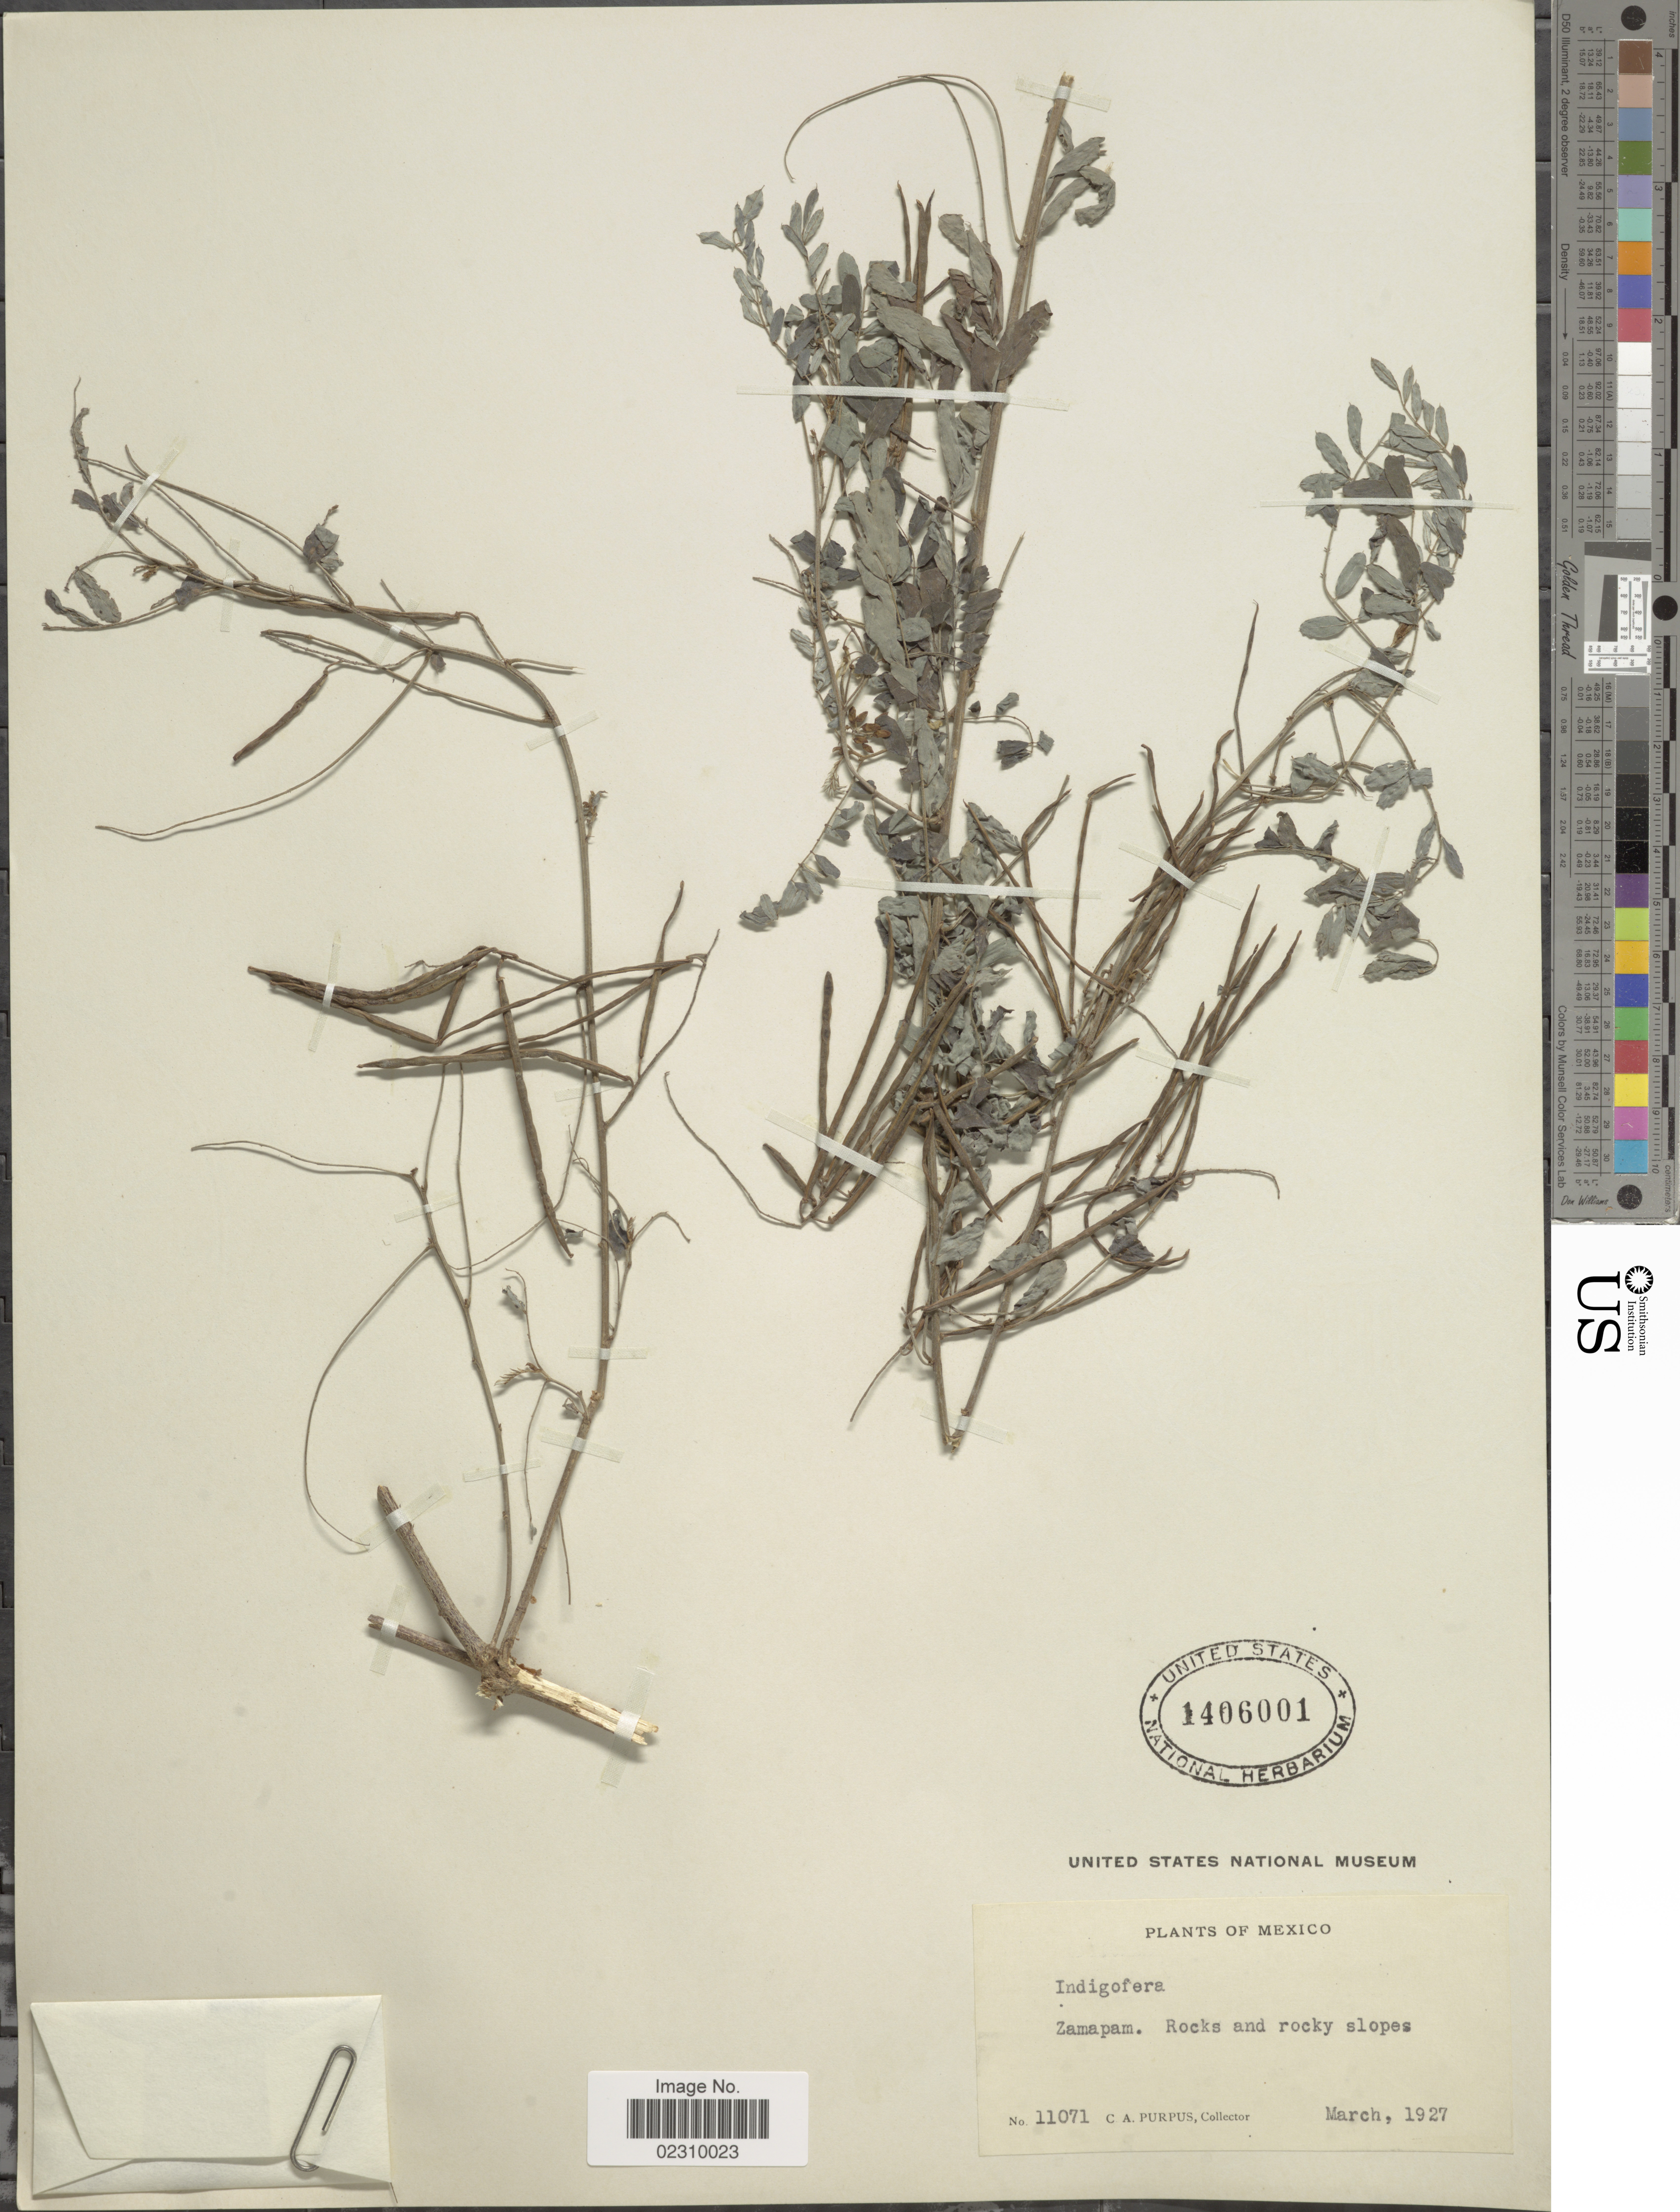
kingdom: Plantae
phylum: Tracheophyta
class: Magnoliopsida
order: Fabales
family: Fabaceae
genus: Indigofera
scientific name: Indigofera thibaudiana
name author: DC.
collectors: C. A. Purpus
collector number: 11071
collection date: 1927-03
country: Mexico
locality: Zamapam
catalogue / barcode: US 1406001